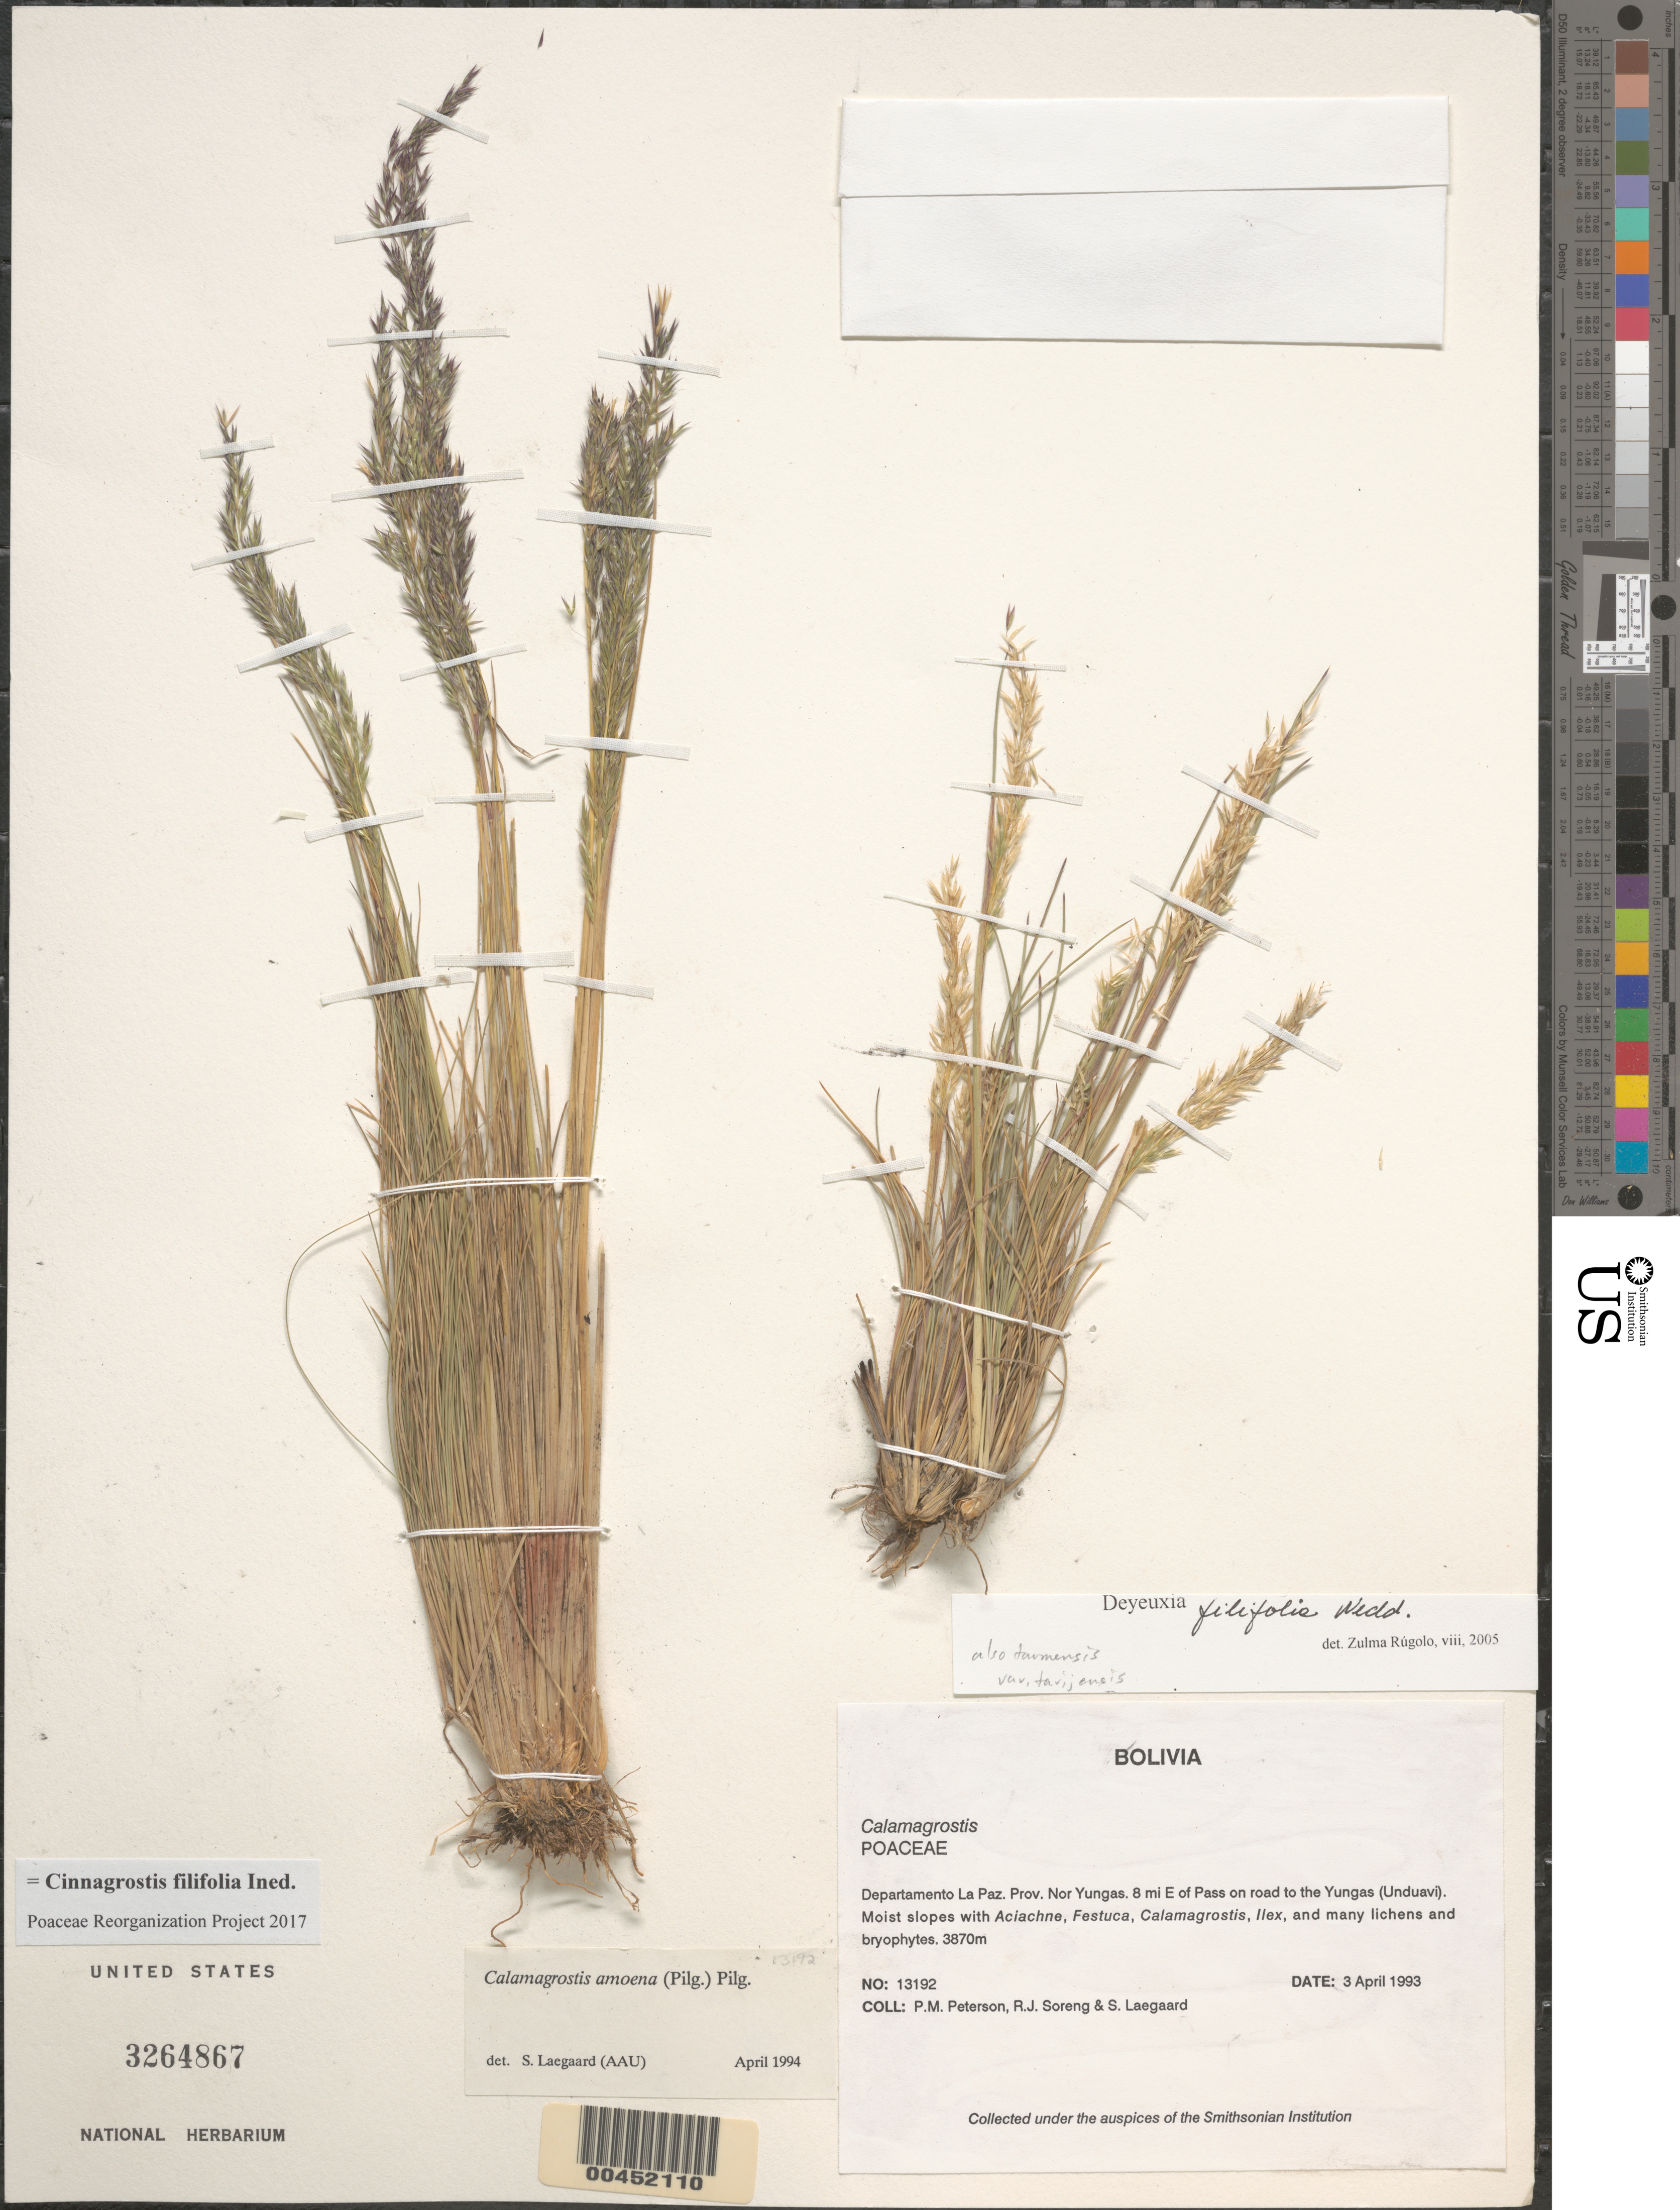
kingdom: Plantae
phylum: Tracheophyta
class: Liliopsida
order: Poales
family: Poaceae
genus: Cinnagrostis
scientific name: Cinnagrostis filifolia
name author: (Wedd.) P.M. Peterson et al.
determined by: Poaceae Reorganization Project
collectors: P. M. Peterson, R. J. Soreng & S. Lægaard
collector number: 13192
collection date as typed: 03 Apr 1993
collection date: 1993-04-03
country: Bolivia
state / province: La Paz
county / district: Nor Yungas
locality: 8 mi E of Pass on road to the Yungas (Unduavi).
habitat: Moist slopes with Aciachne, Festuca, Calamagrostis, Ilex, and many lichens and bryophytes.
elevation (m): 3870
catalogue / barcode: US 3264867